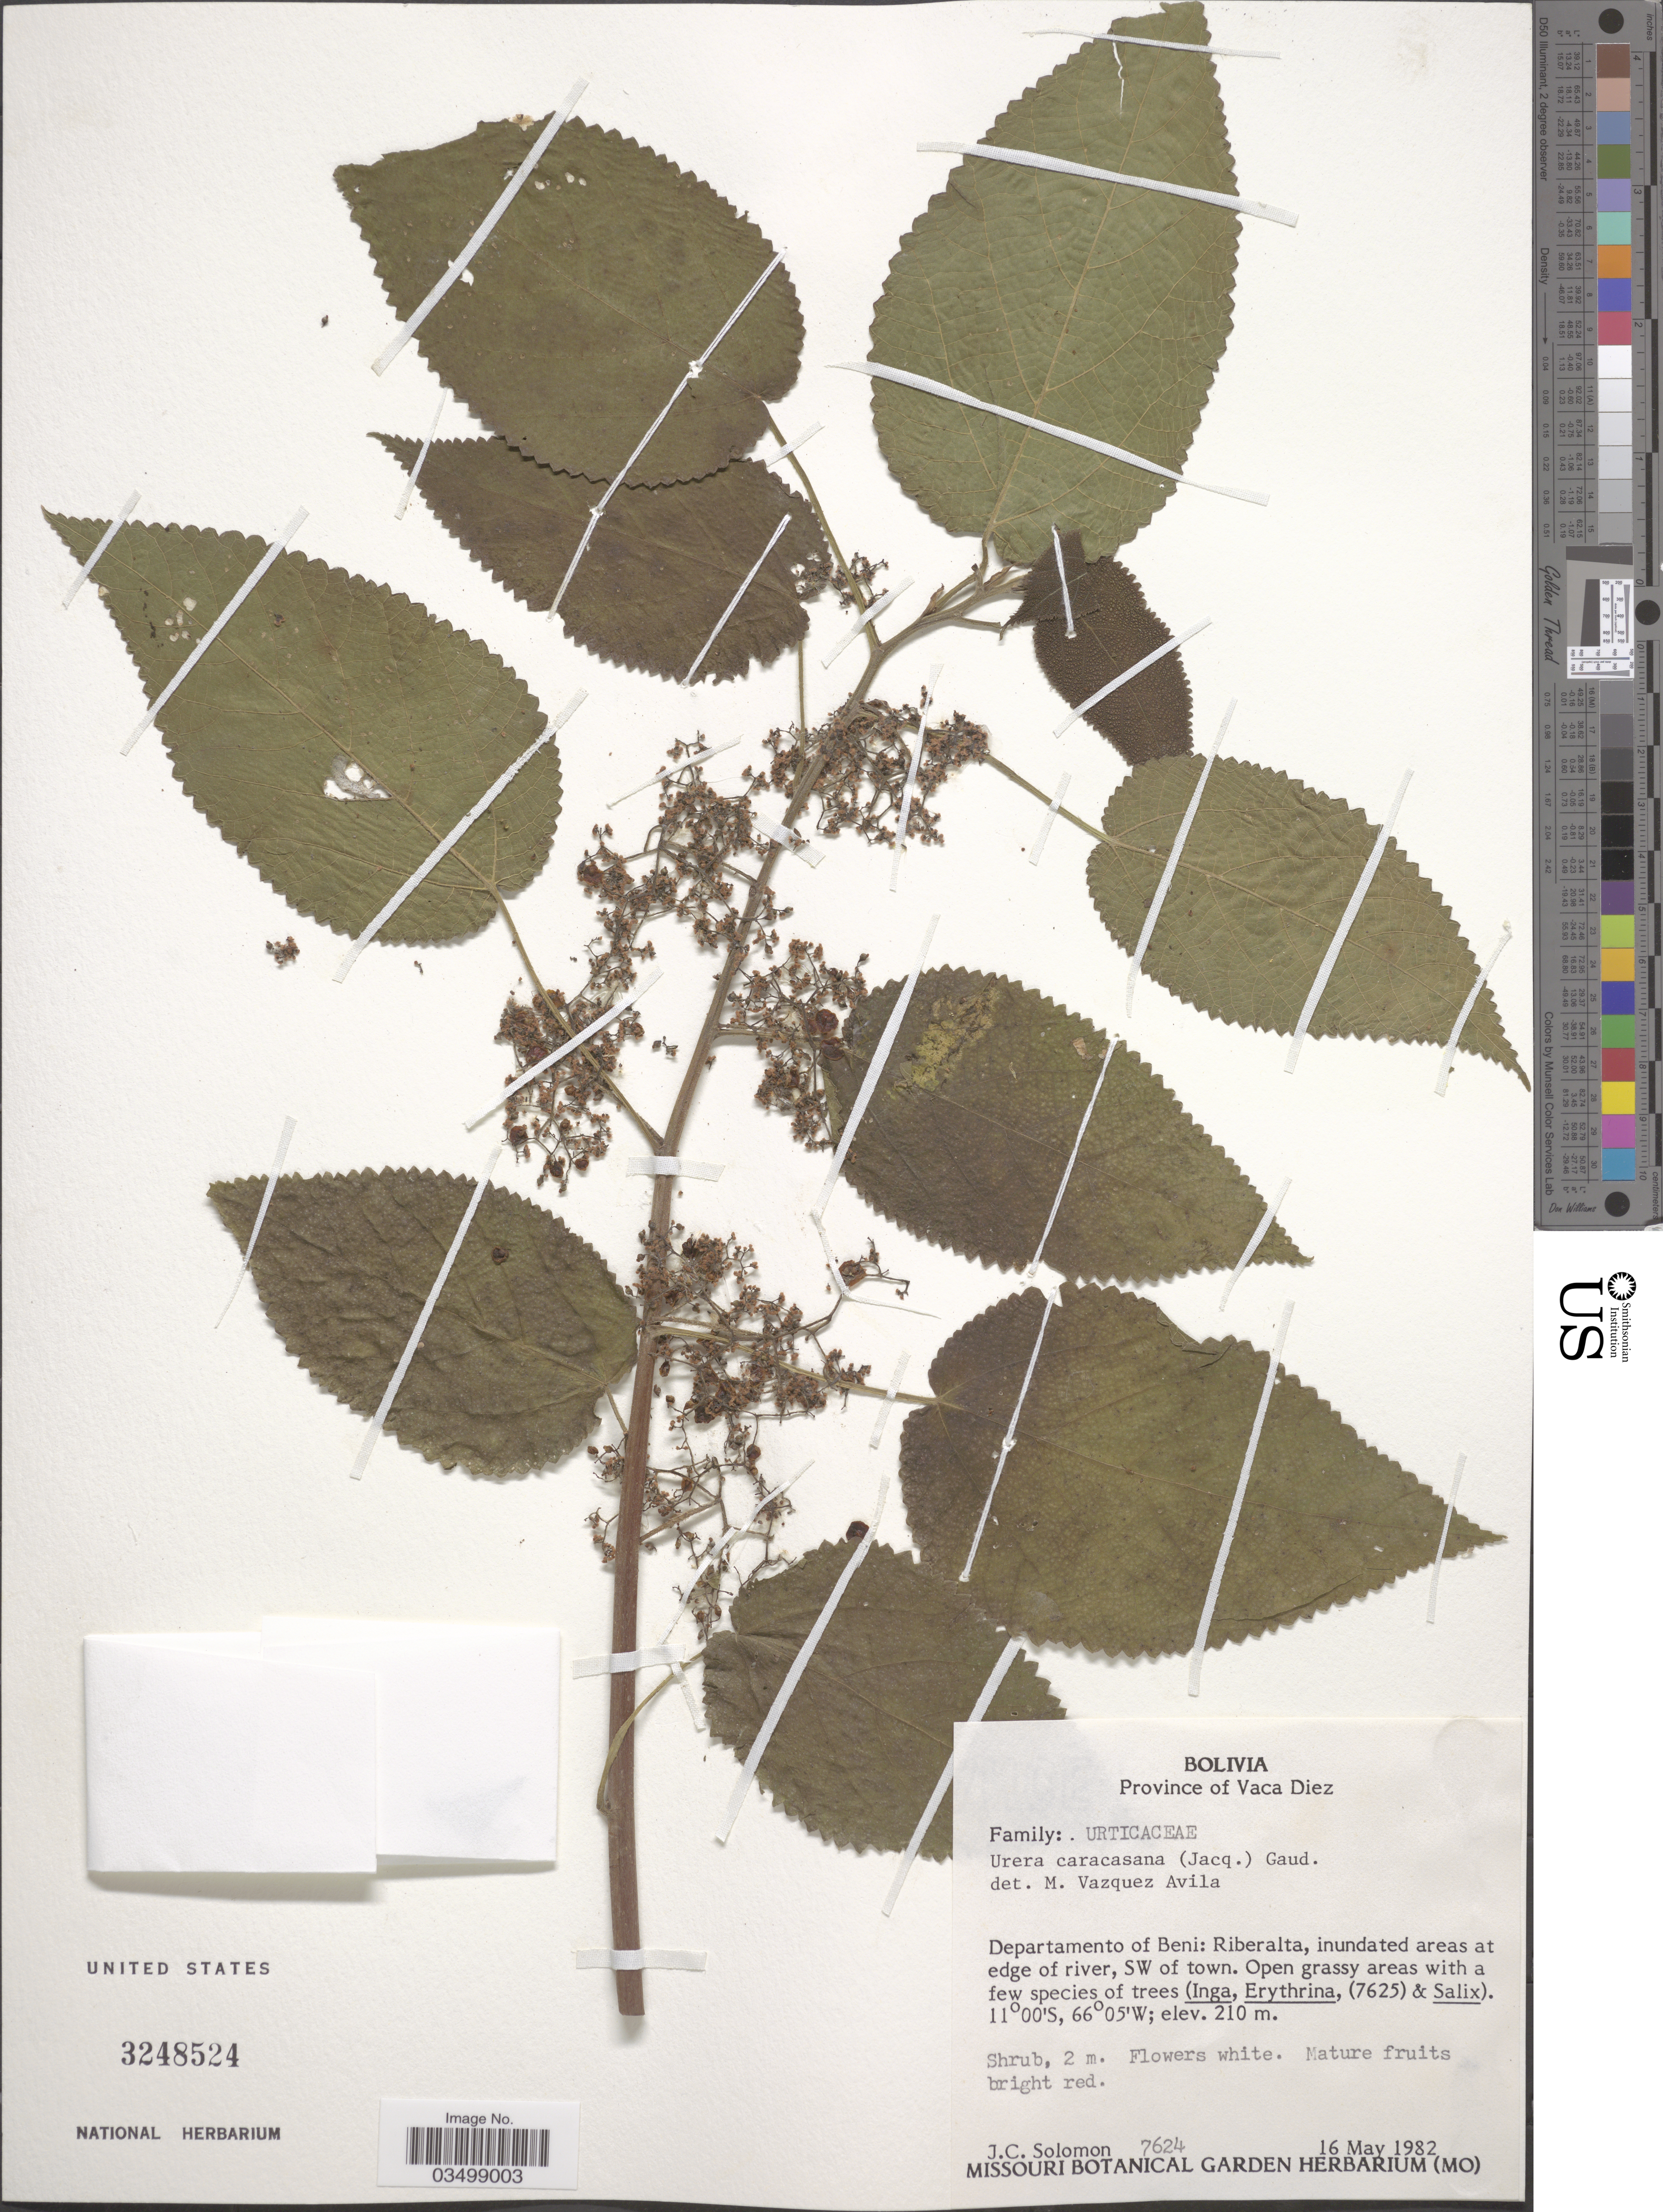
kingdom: Plantae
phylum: Tracheophyta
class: Magnoliopsida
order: Rosales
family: Urticaceae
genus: Urera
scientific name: Urera caracasana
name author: (Jacq.) Gaudich. ex Griseb.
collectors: J. C. Solomon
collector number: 7624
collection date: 1982-05-16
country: Bolivia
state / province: Beni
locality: Province of Vaca Diez. Departamento of Beni: Riberalta, SW of town.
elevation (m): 210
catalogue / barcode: US 3248524